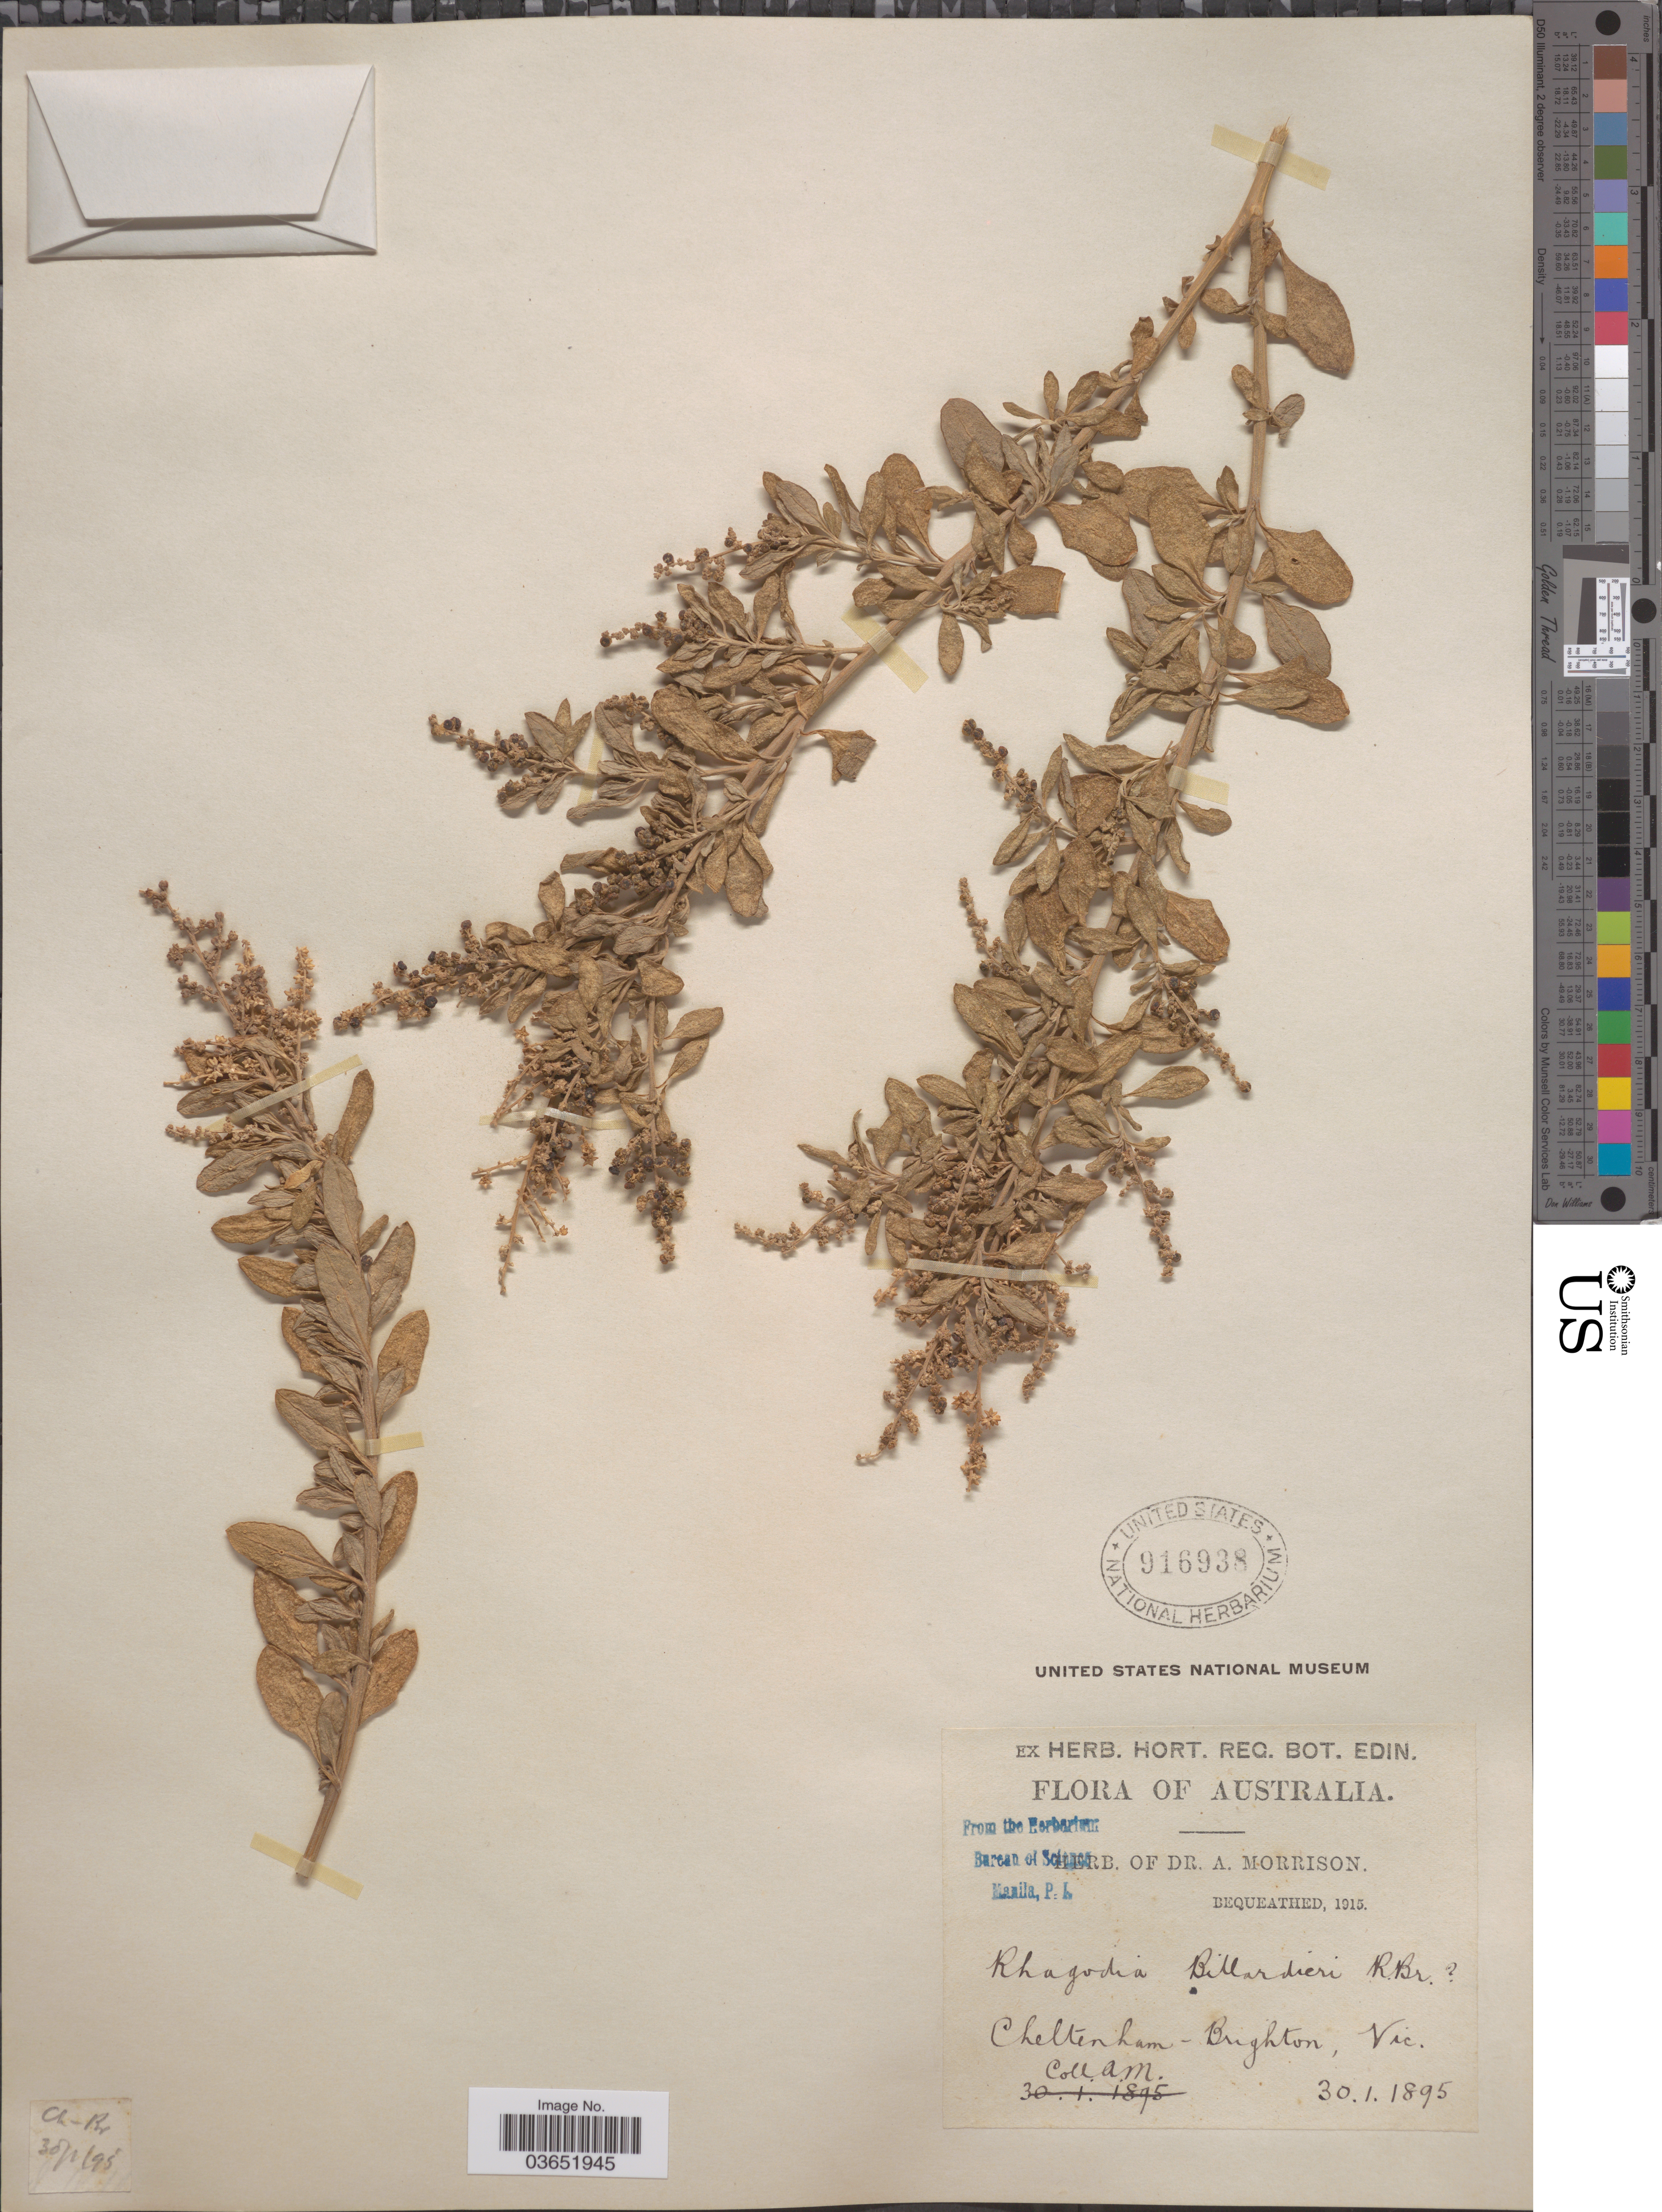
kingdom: Plantae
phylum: Tracheophyta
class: Magnoliopsida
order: Caryophyllales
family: Amaranthaceae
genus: Rhagodia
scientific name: Rhagodia billardierei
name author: R. Br.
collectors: A. Morrison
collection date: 1895-01-30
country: Australia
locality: Cheltenham-Brighton, Vic.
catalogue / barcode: US 916938